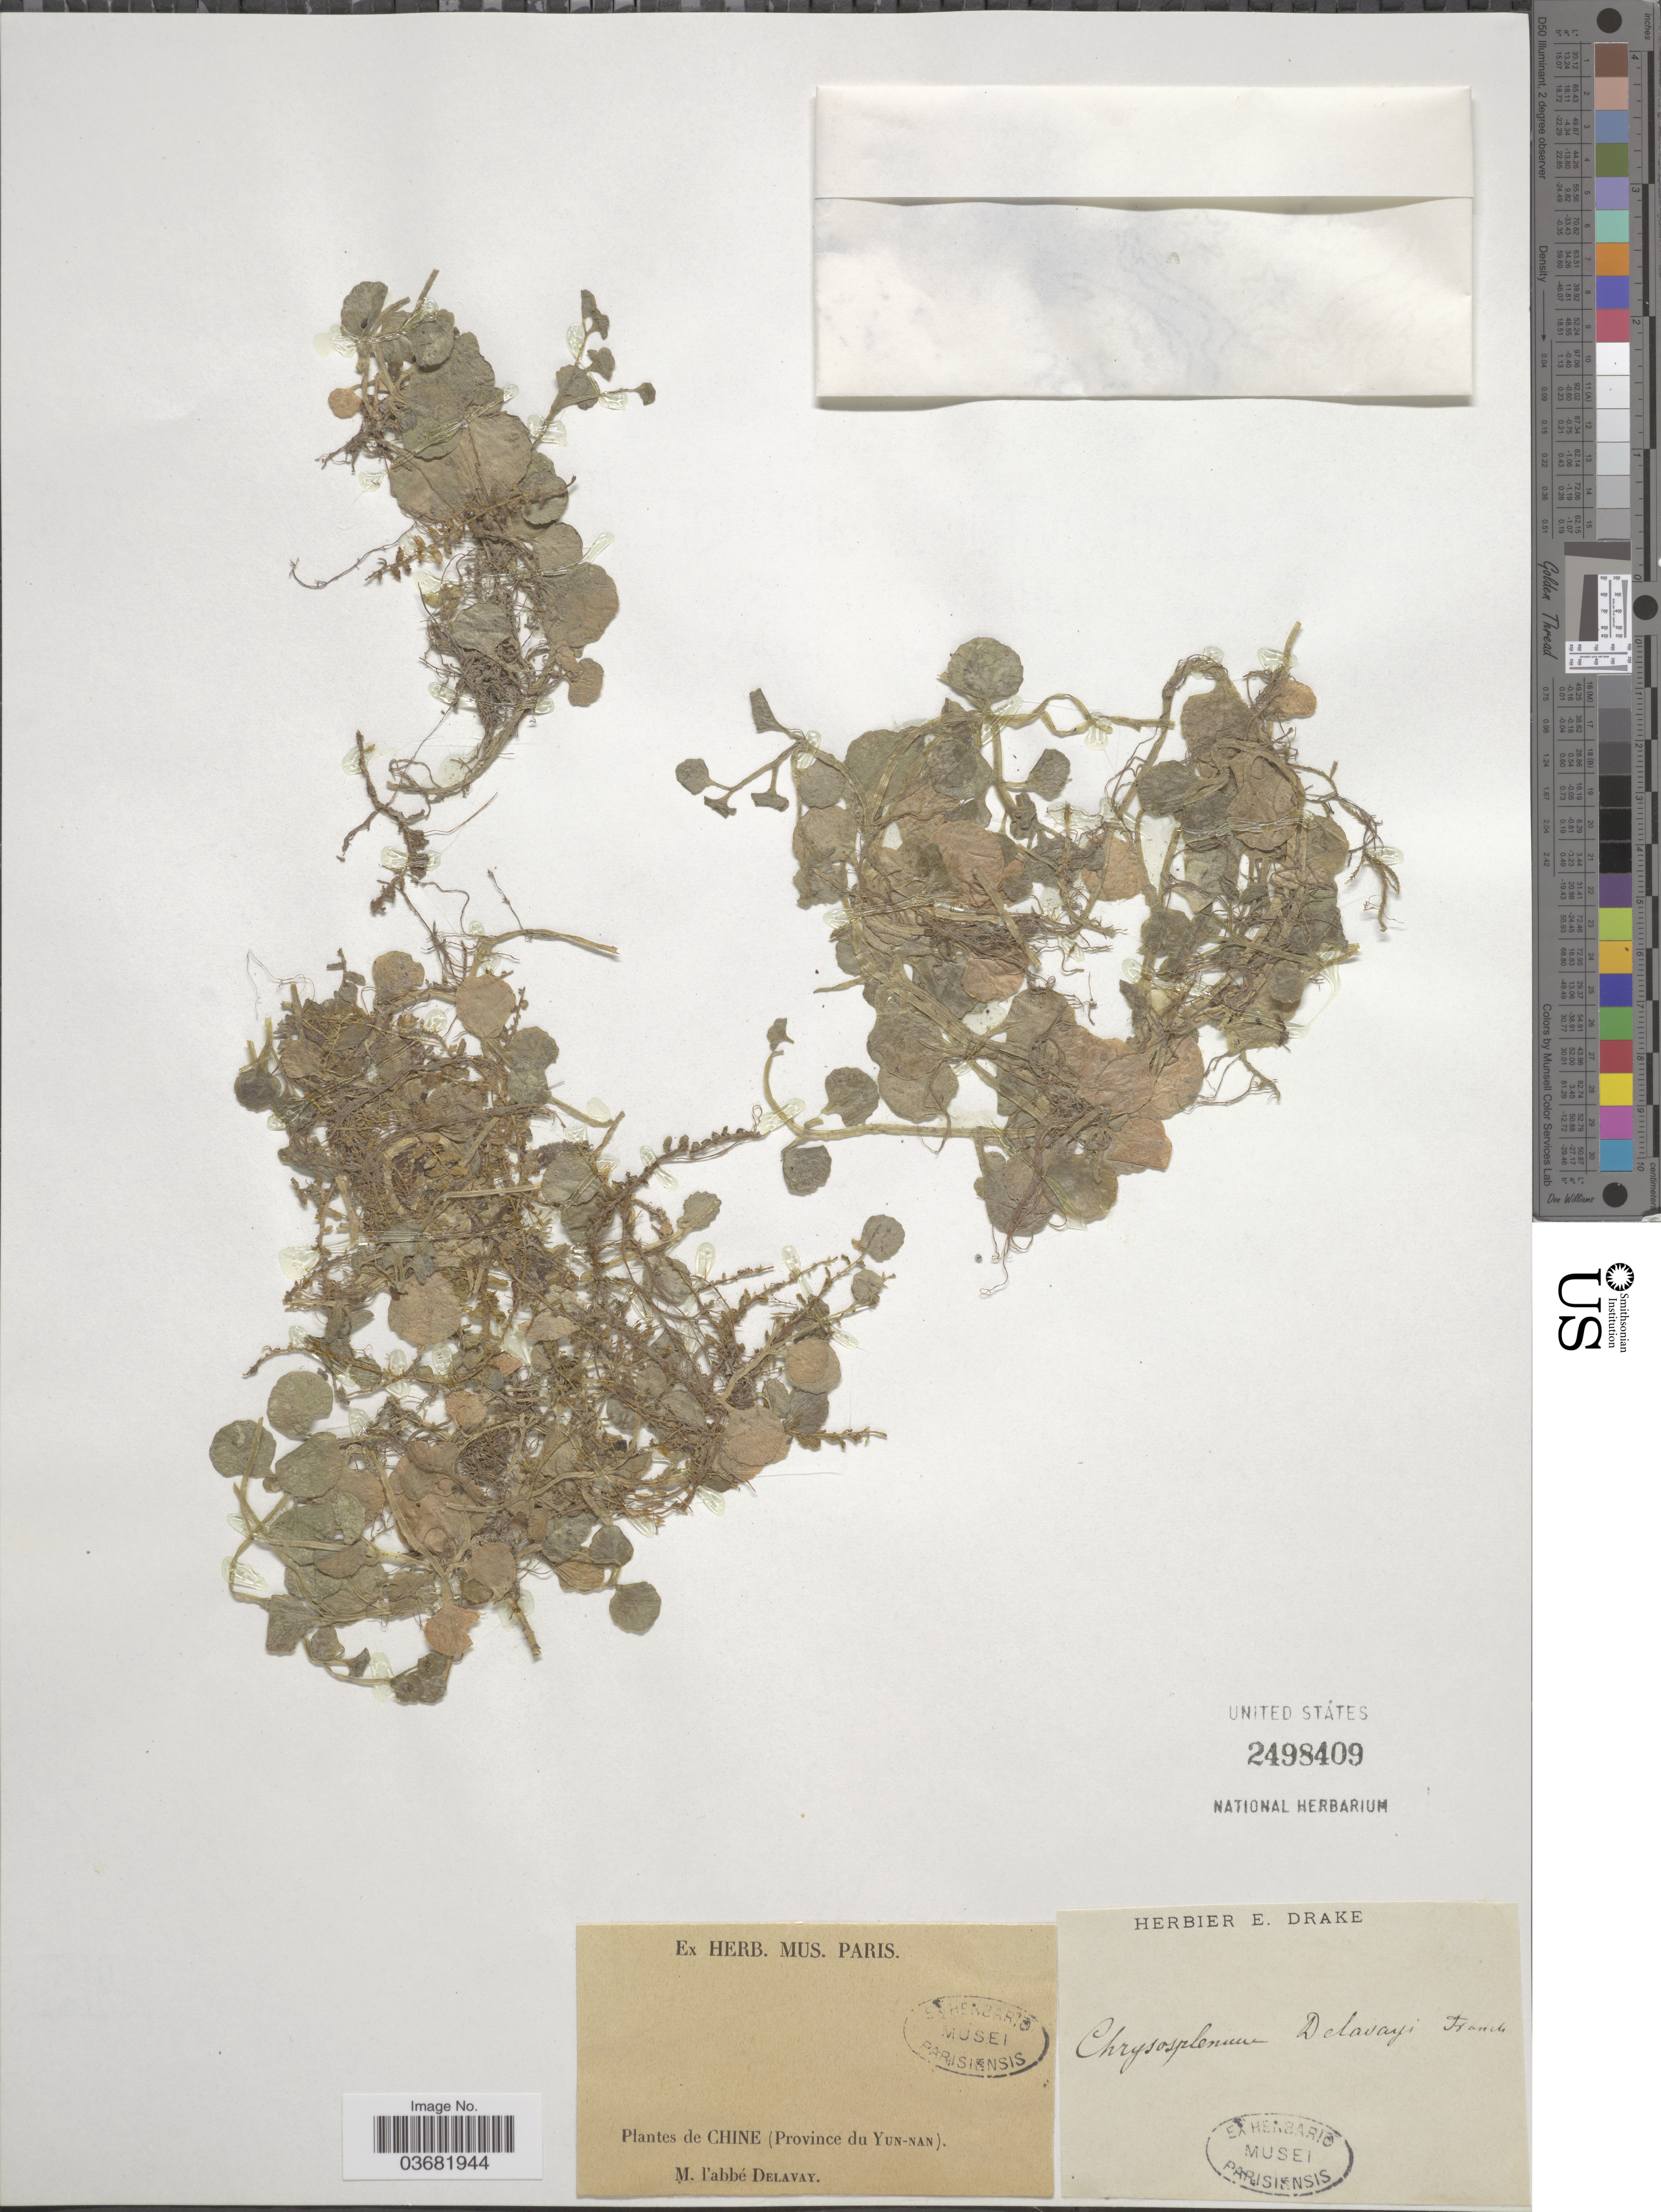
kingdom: Plantae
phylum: Tracheophyta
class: Magnoliopsida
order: Saxifragales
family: Saxifragaceae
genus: Chrysosplenium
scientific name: Chrysosplenium delavayi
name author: Franch.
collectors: P. Delavay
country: China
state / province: Yunnan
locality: Province du Yun-nan.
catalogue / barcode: US 2498409